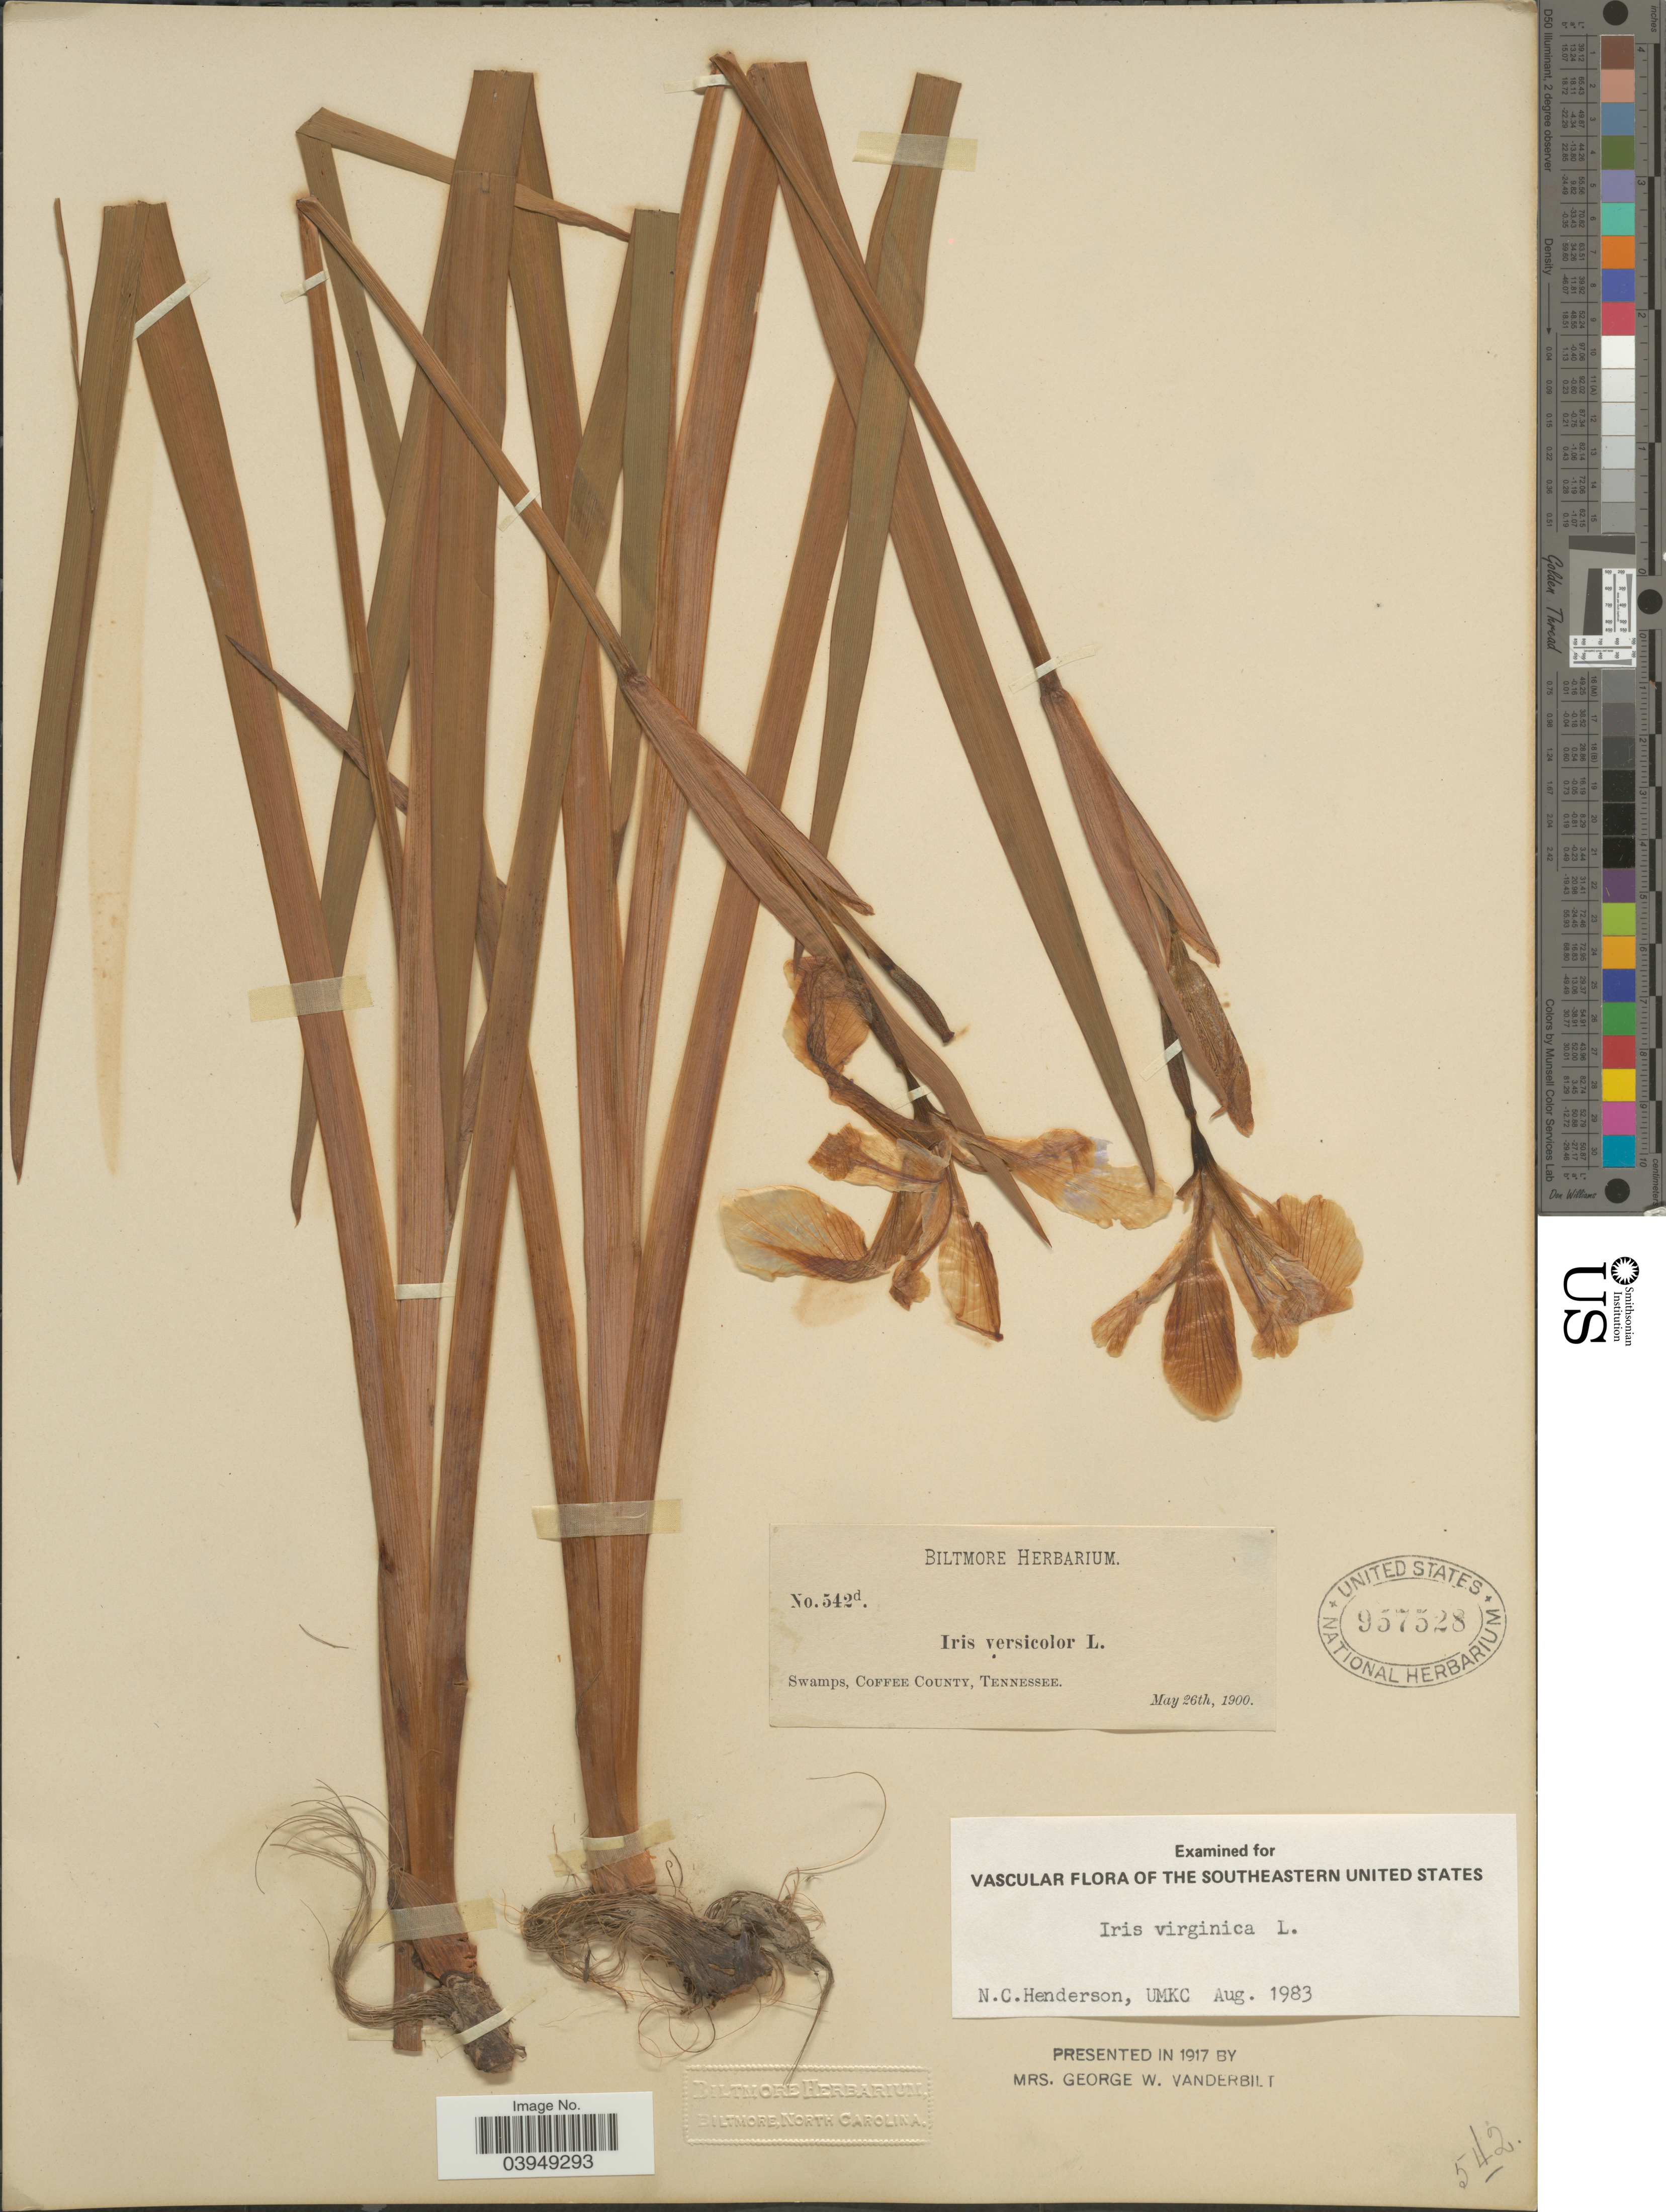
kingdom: Plantae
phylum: Tracheophyta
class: Liliopsida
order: Asparagales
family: Iridaceae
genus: Iris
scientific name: Iris virginica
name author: L.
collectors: ex herb. Biltmore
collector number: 542d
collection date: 1900-05-26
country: United States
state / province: Tennessee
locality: Swamps, Coffee County.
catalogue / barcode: US 957528